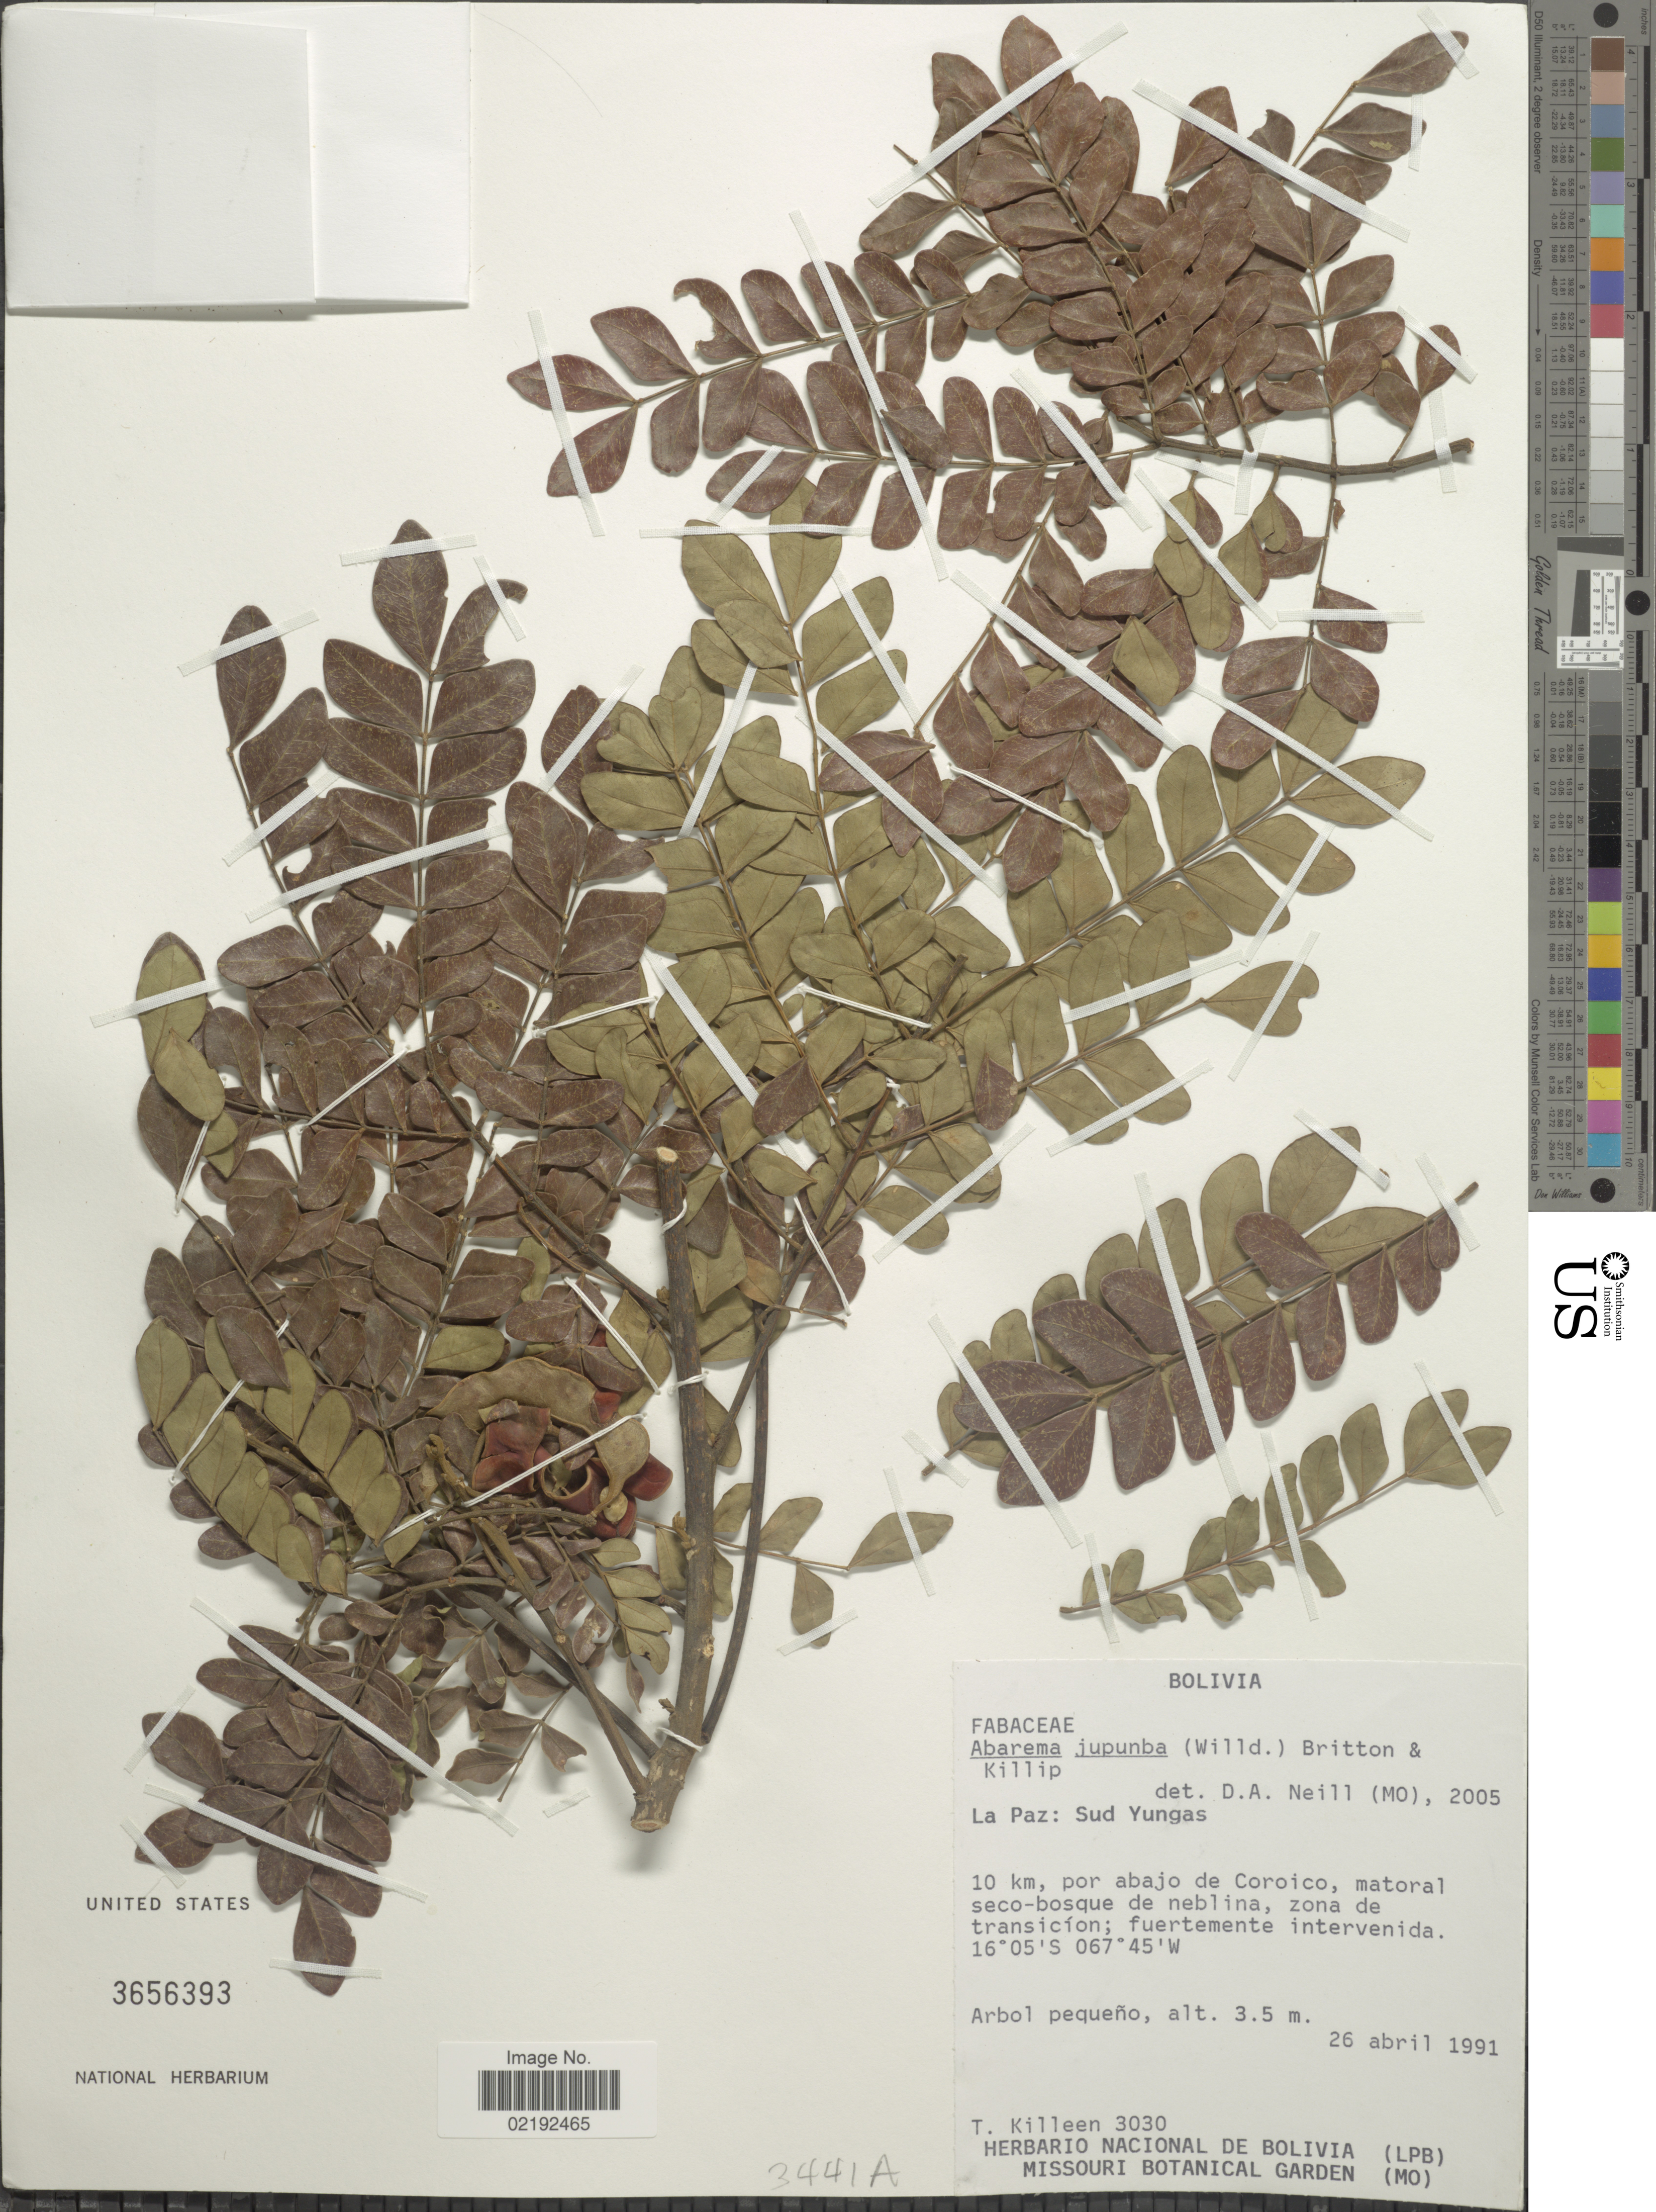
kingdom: Plantae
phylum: Tracheophyta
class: Magnoliopsida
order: Fabales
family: Fabaceae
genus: Abarema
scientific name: Abarema jupunba var. jupunba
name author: (Willd.) Britton & Killip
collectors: T. J. Killeen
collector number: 3030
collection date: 1991-04-26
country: Bolivia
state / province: La Paz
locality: Sud Yungas, 10 km, por abajo de Coroico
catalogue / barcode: US 3656393